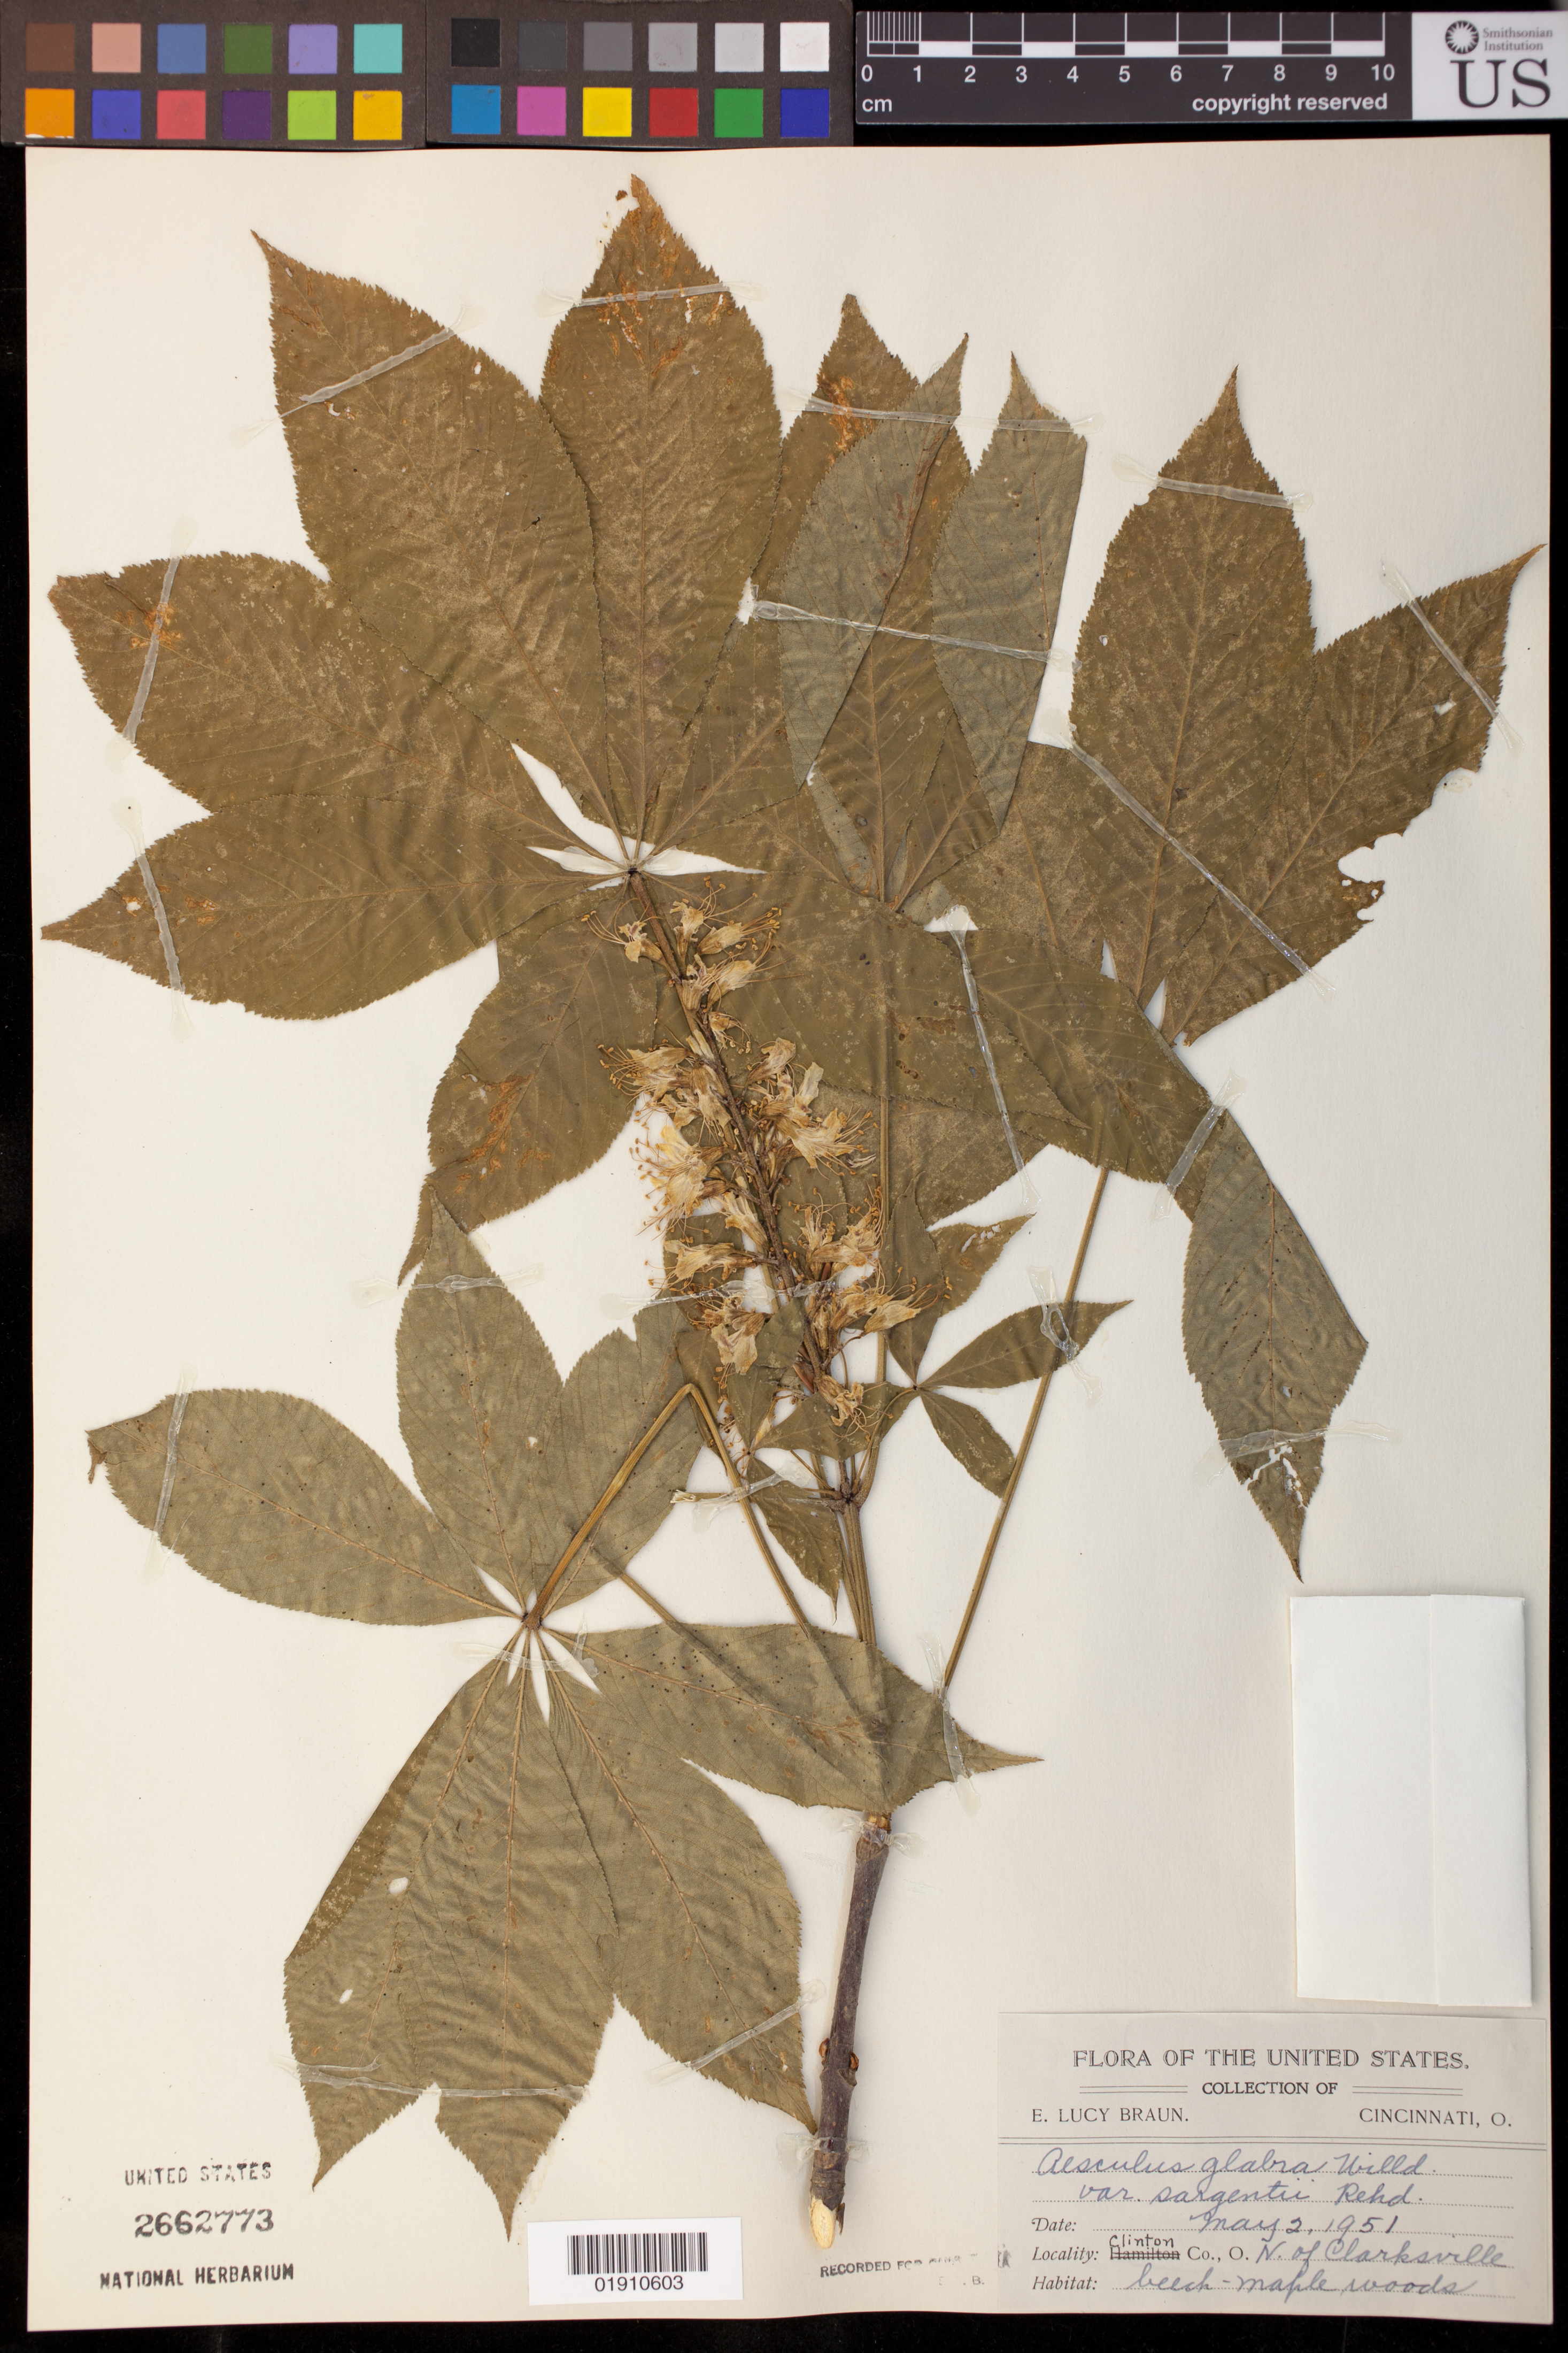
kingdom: Plantae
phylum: Tracheophyta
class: Magnoliopsida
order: Sapindales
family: Sapindaceae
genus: Aesculus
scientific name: Aesculus glabra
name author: Willd.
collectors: E. L. Braun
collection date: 1951-05-02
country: United States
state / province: Ohio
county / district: Clinton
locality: O. N. of Clarksville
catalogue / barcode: US 2662773